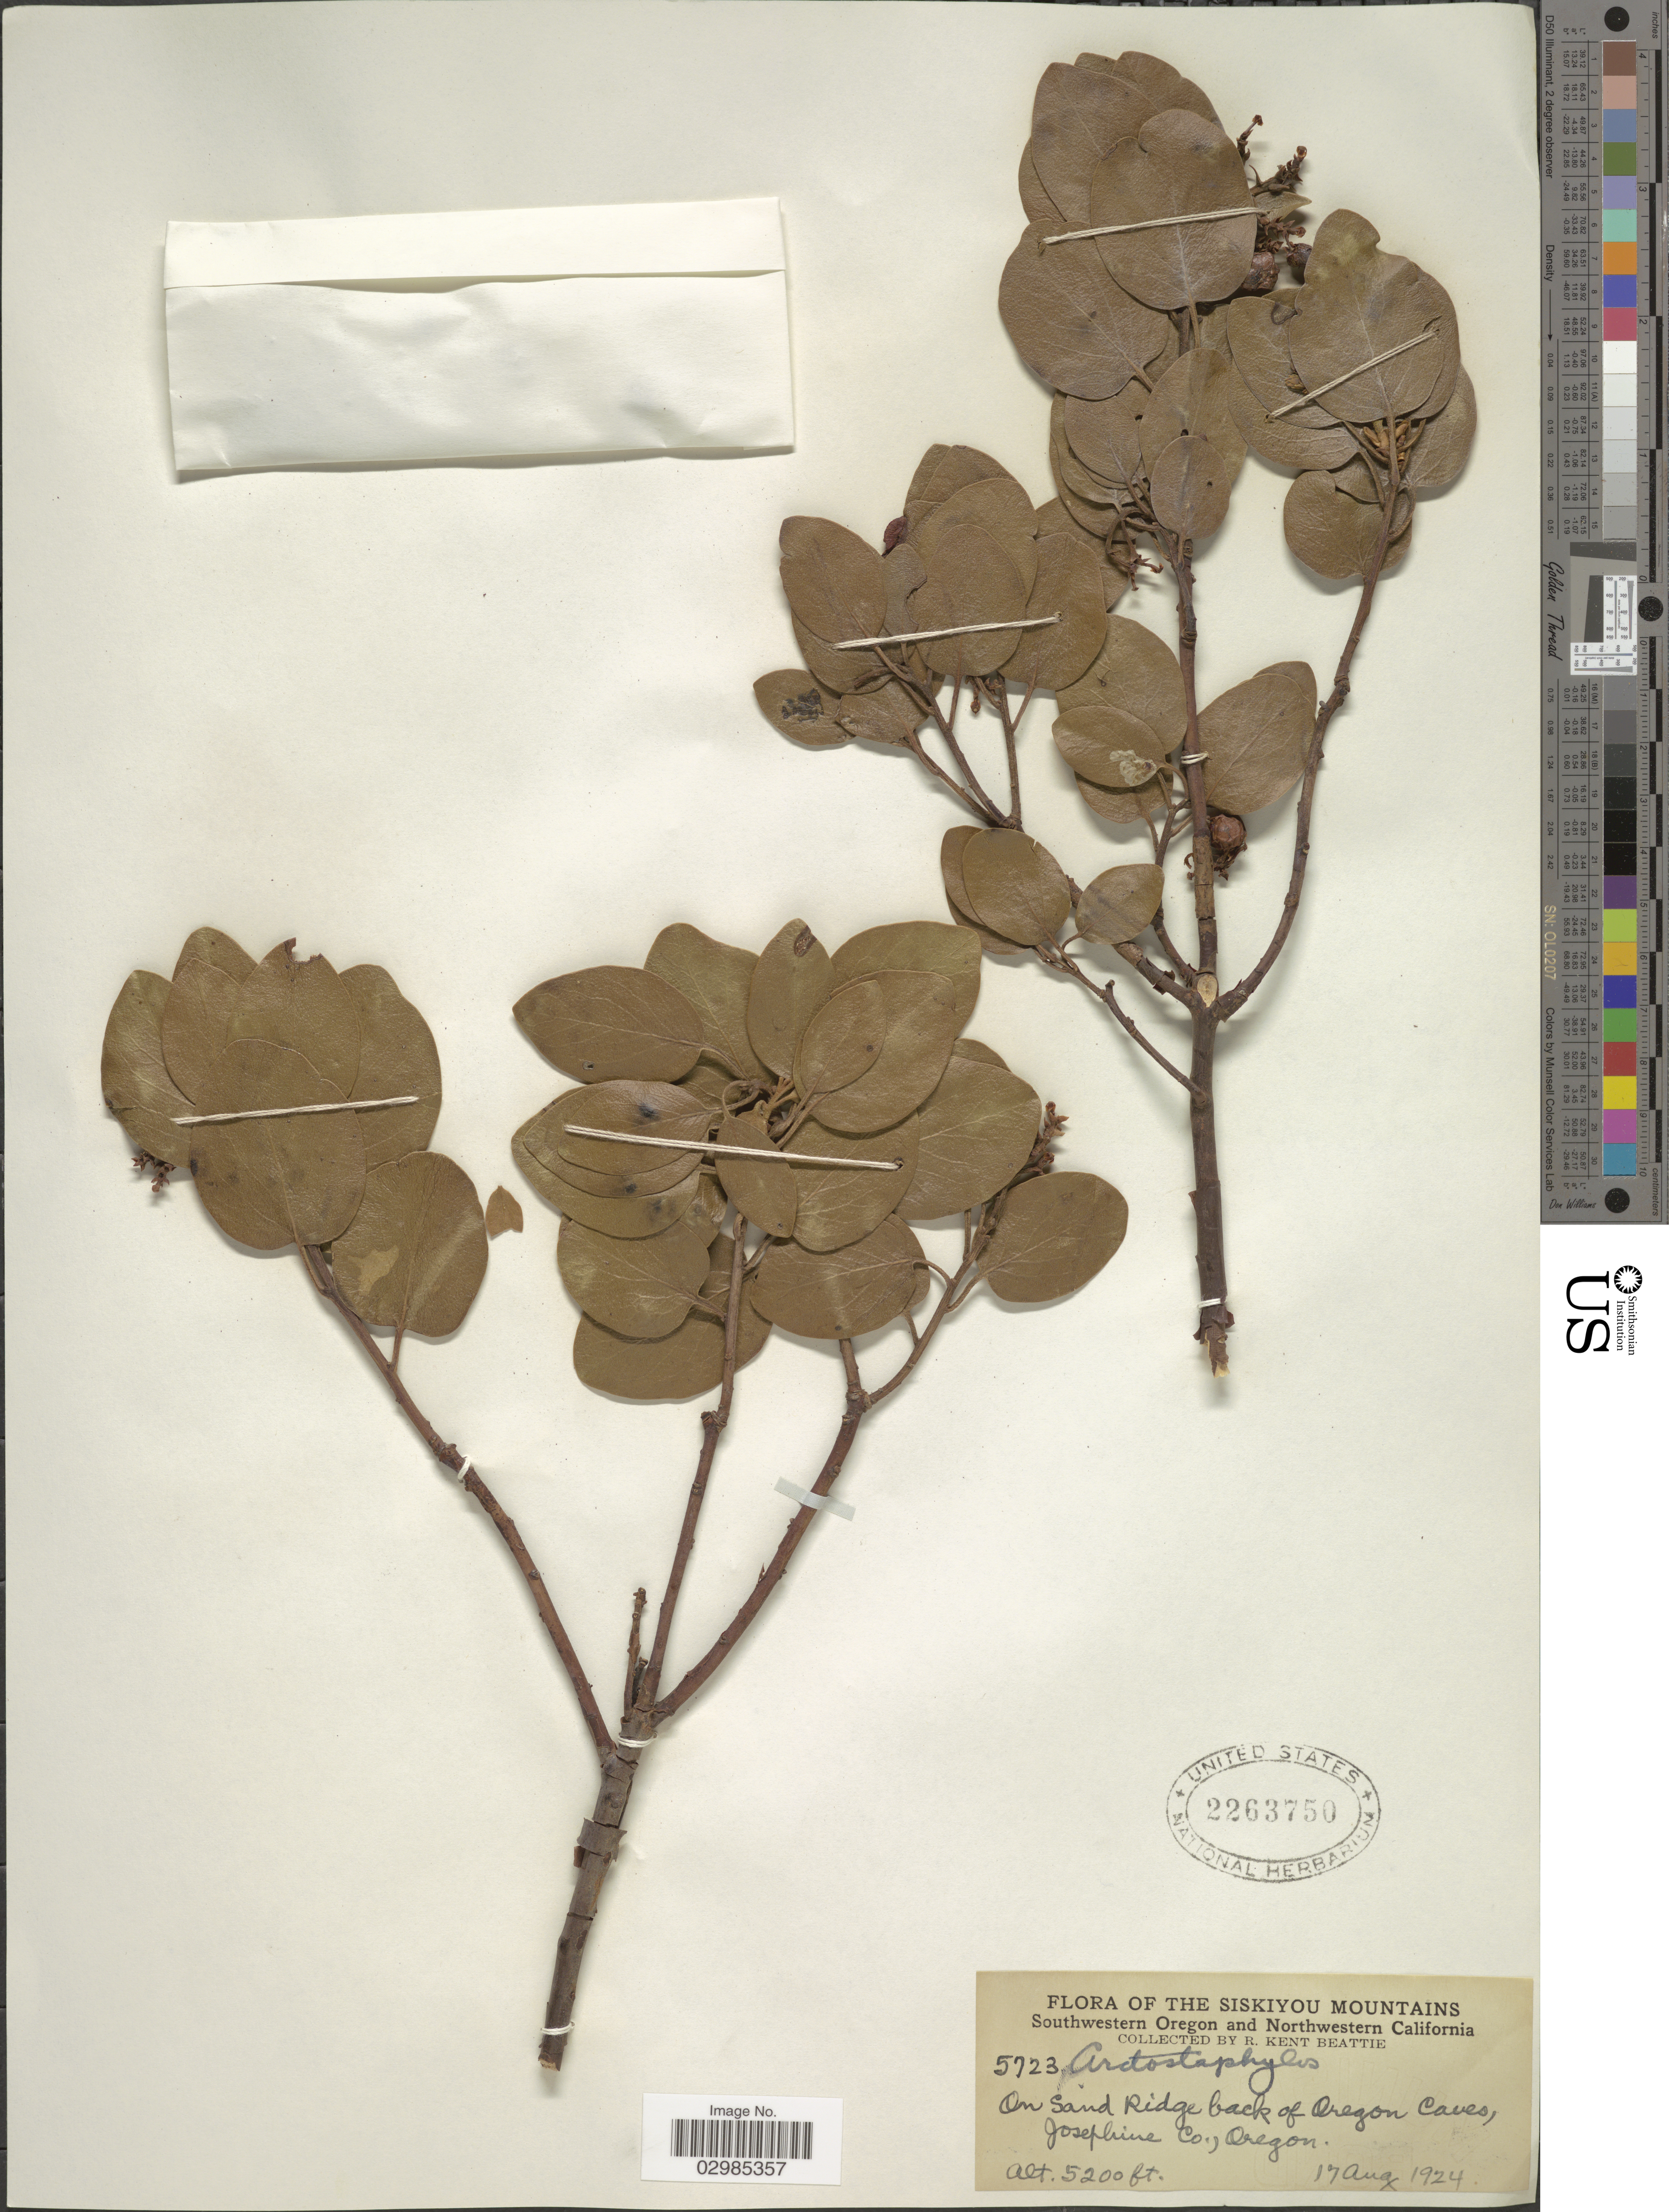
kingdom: Plantae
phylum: Tracheophyta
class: Magnoliopsida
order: Ericales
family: Ericaceae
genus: Arctostaphylos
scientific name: Arctostaphylos cratericola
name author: (Donn. Sm.) Donn. Sm.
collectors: R. K. Beattie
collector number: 5723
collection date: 1924-08-17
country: United States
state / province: Oregon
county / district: Josephine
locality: Siskiyou Mountains. Southwestern Oregon. On Sand Ridge back of Oregon Caves, Josephine Co.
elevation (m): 1585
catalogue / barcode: US 2263750